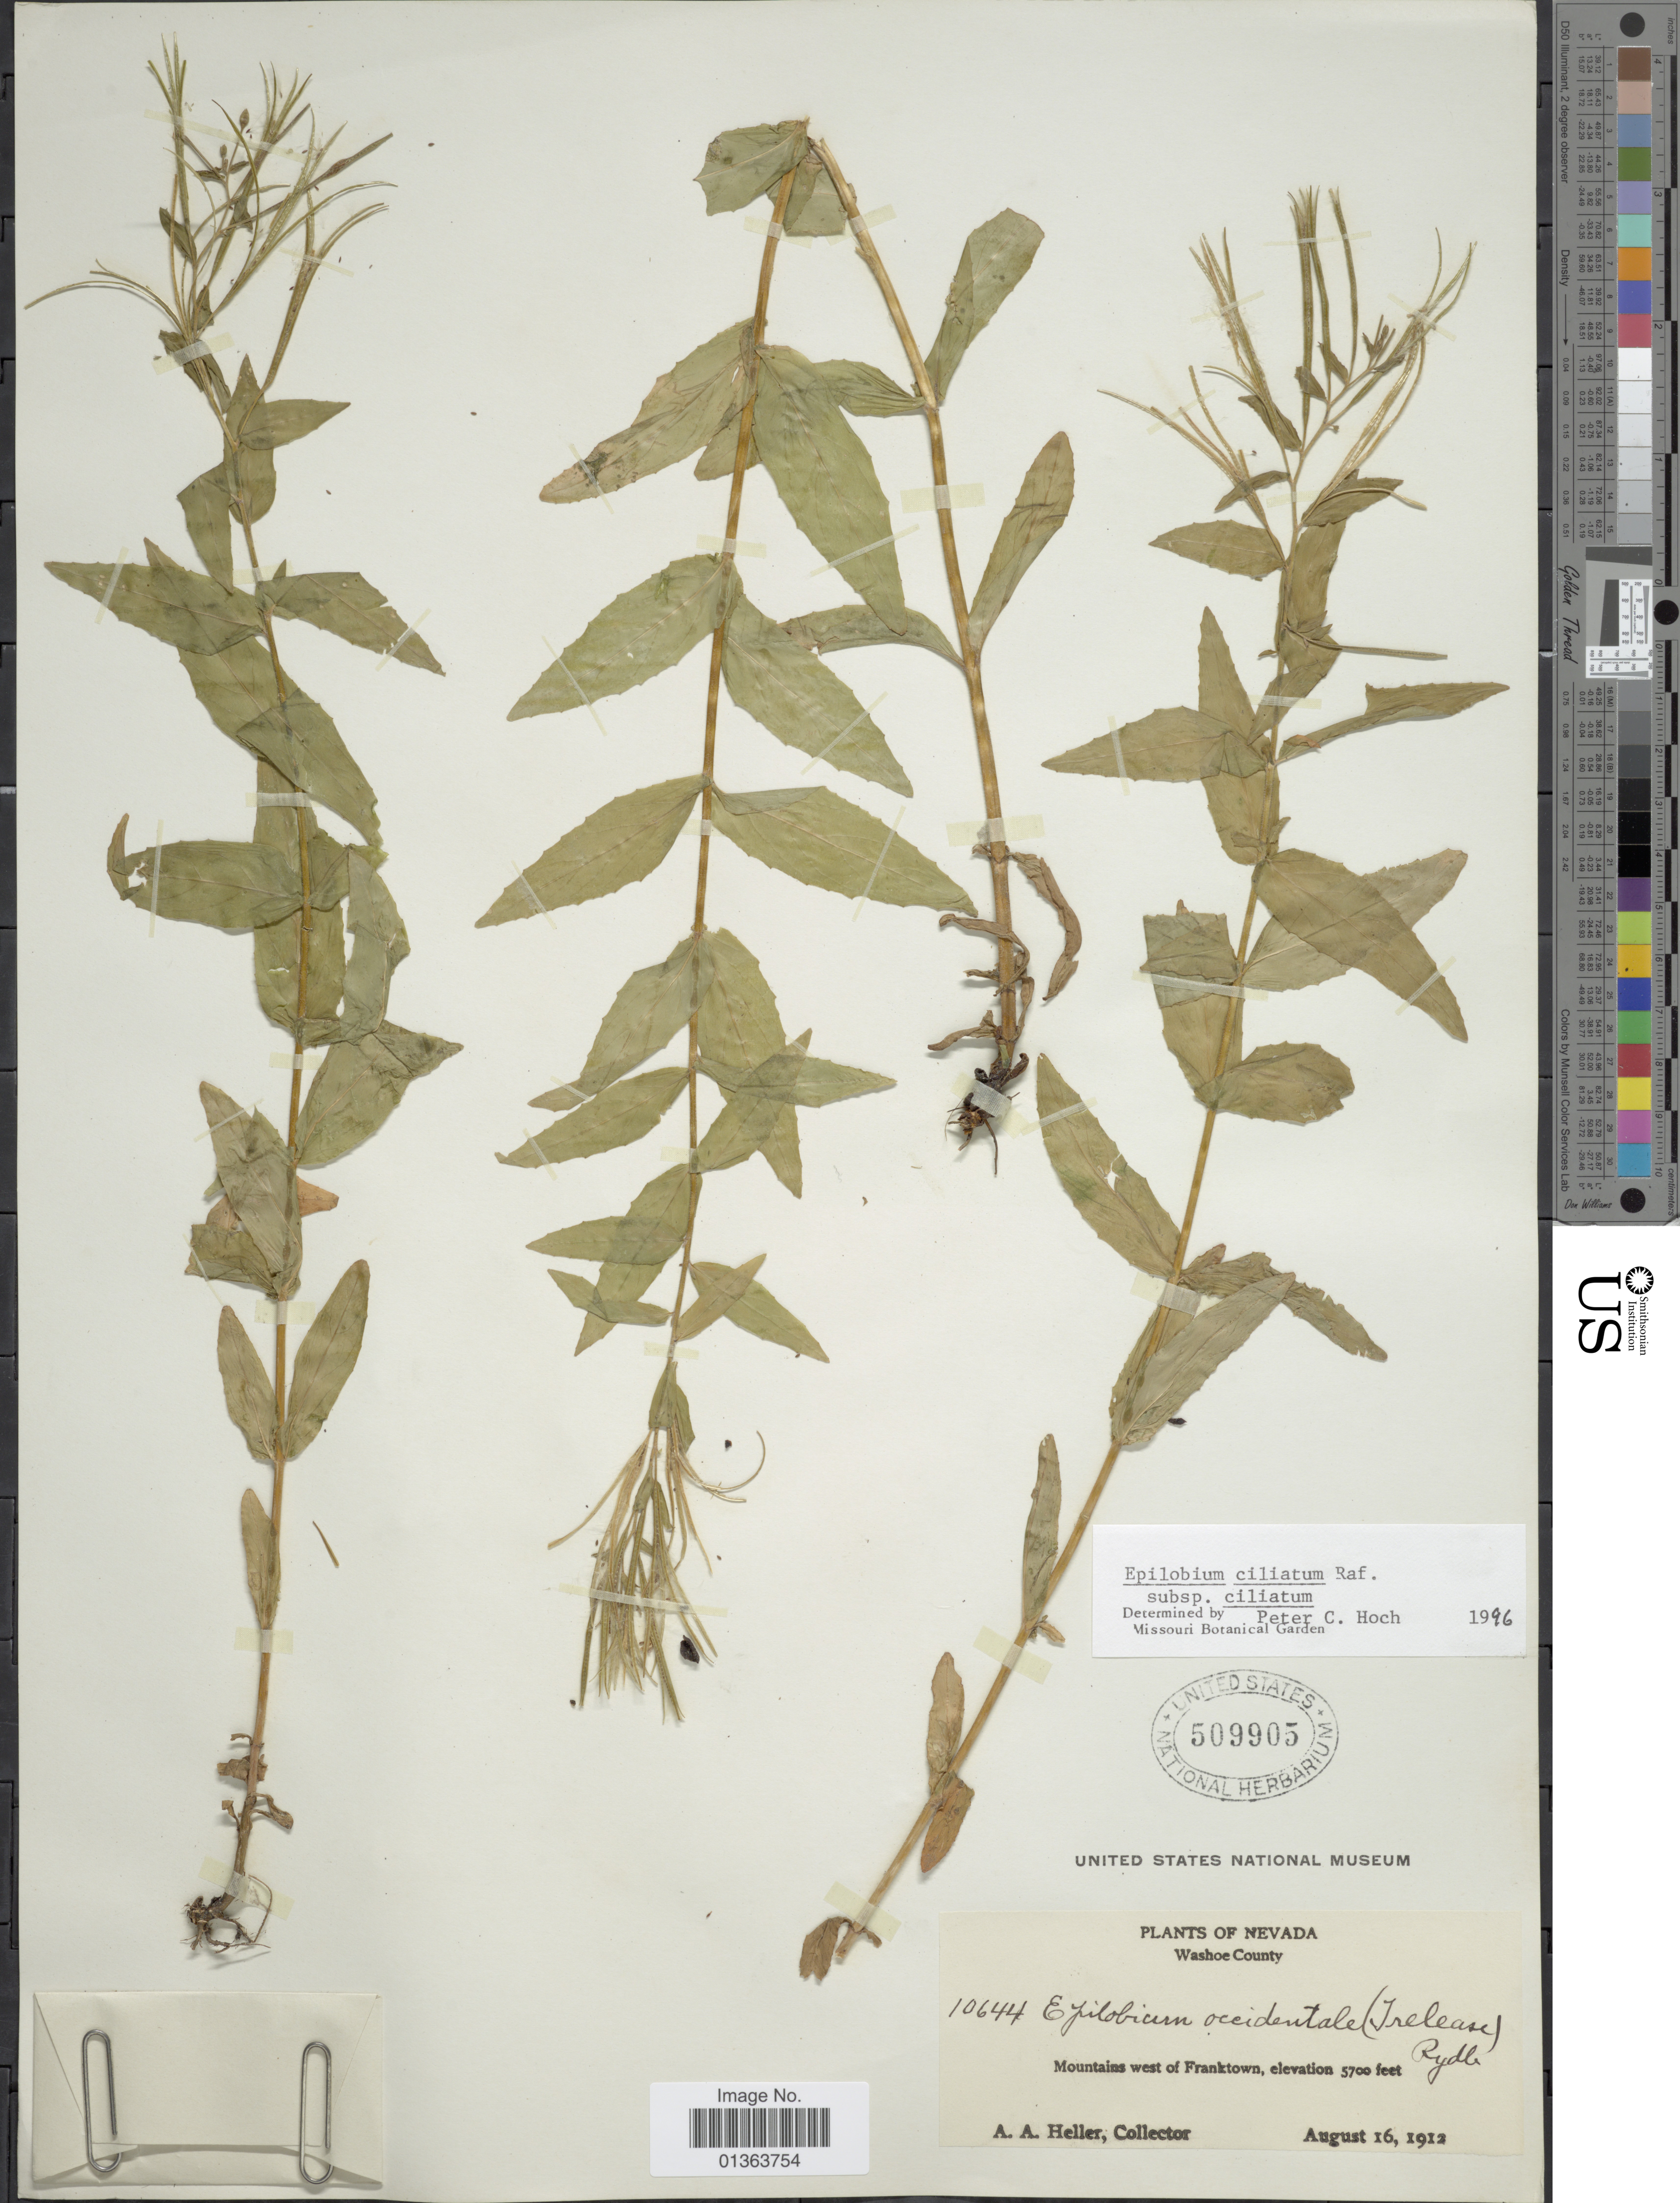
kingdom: Plantae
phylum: Tracheophyta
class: Magnoliopsida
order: Myrtales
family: Onagraceae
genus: Epilobium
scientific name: Epilobium ciliatum subsp. ciliatum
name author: Raf.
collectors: A. A. Heller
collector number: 10644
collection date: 1912-08-16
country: United States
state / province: Nevada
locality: Washoe County. Mountains west of Franktown.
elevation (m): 1737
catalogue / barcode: US 509905